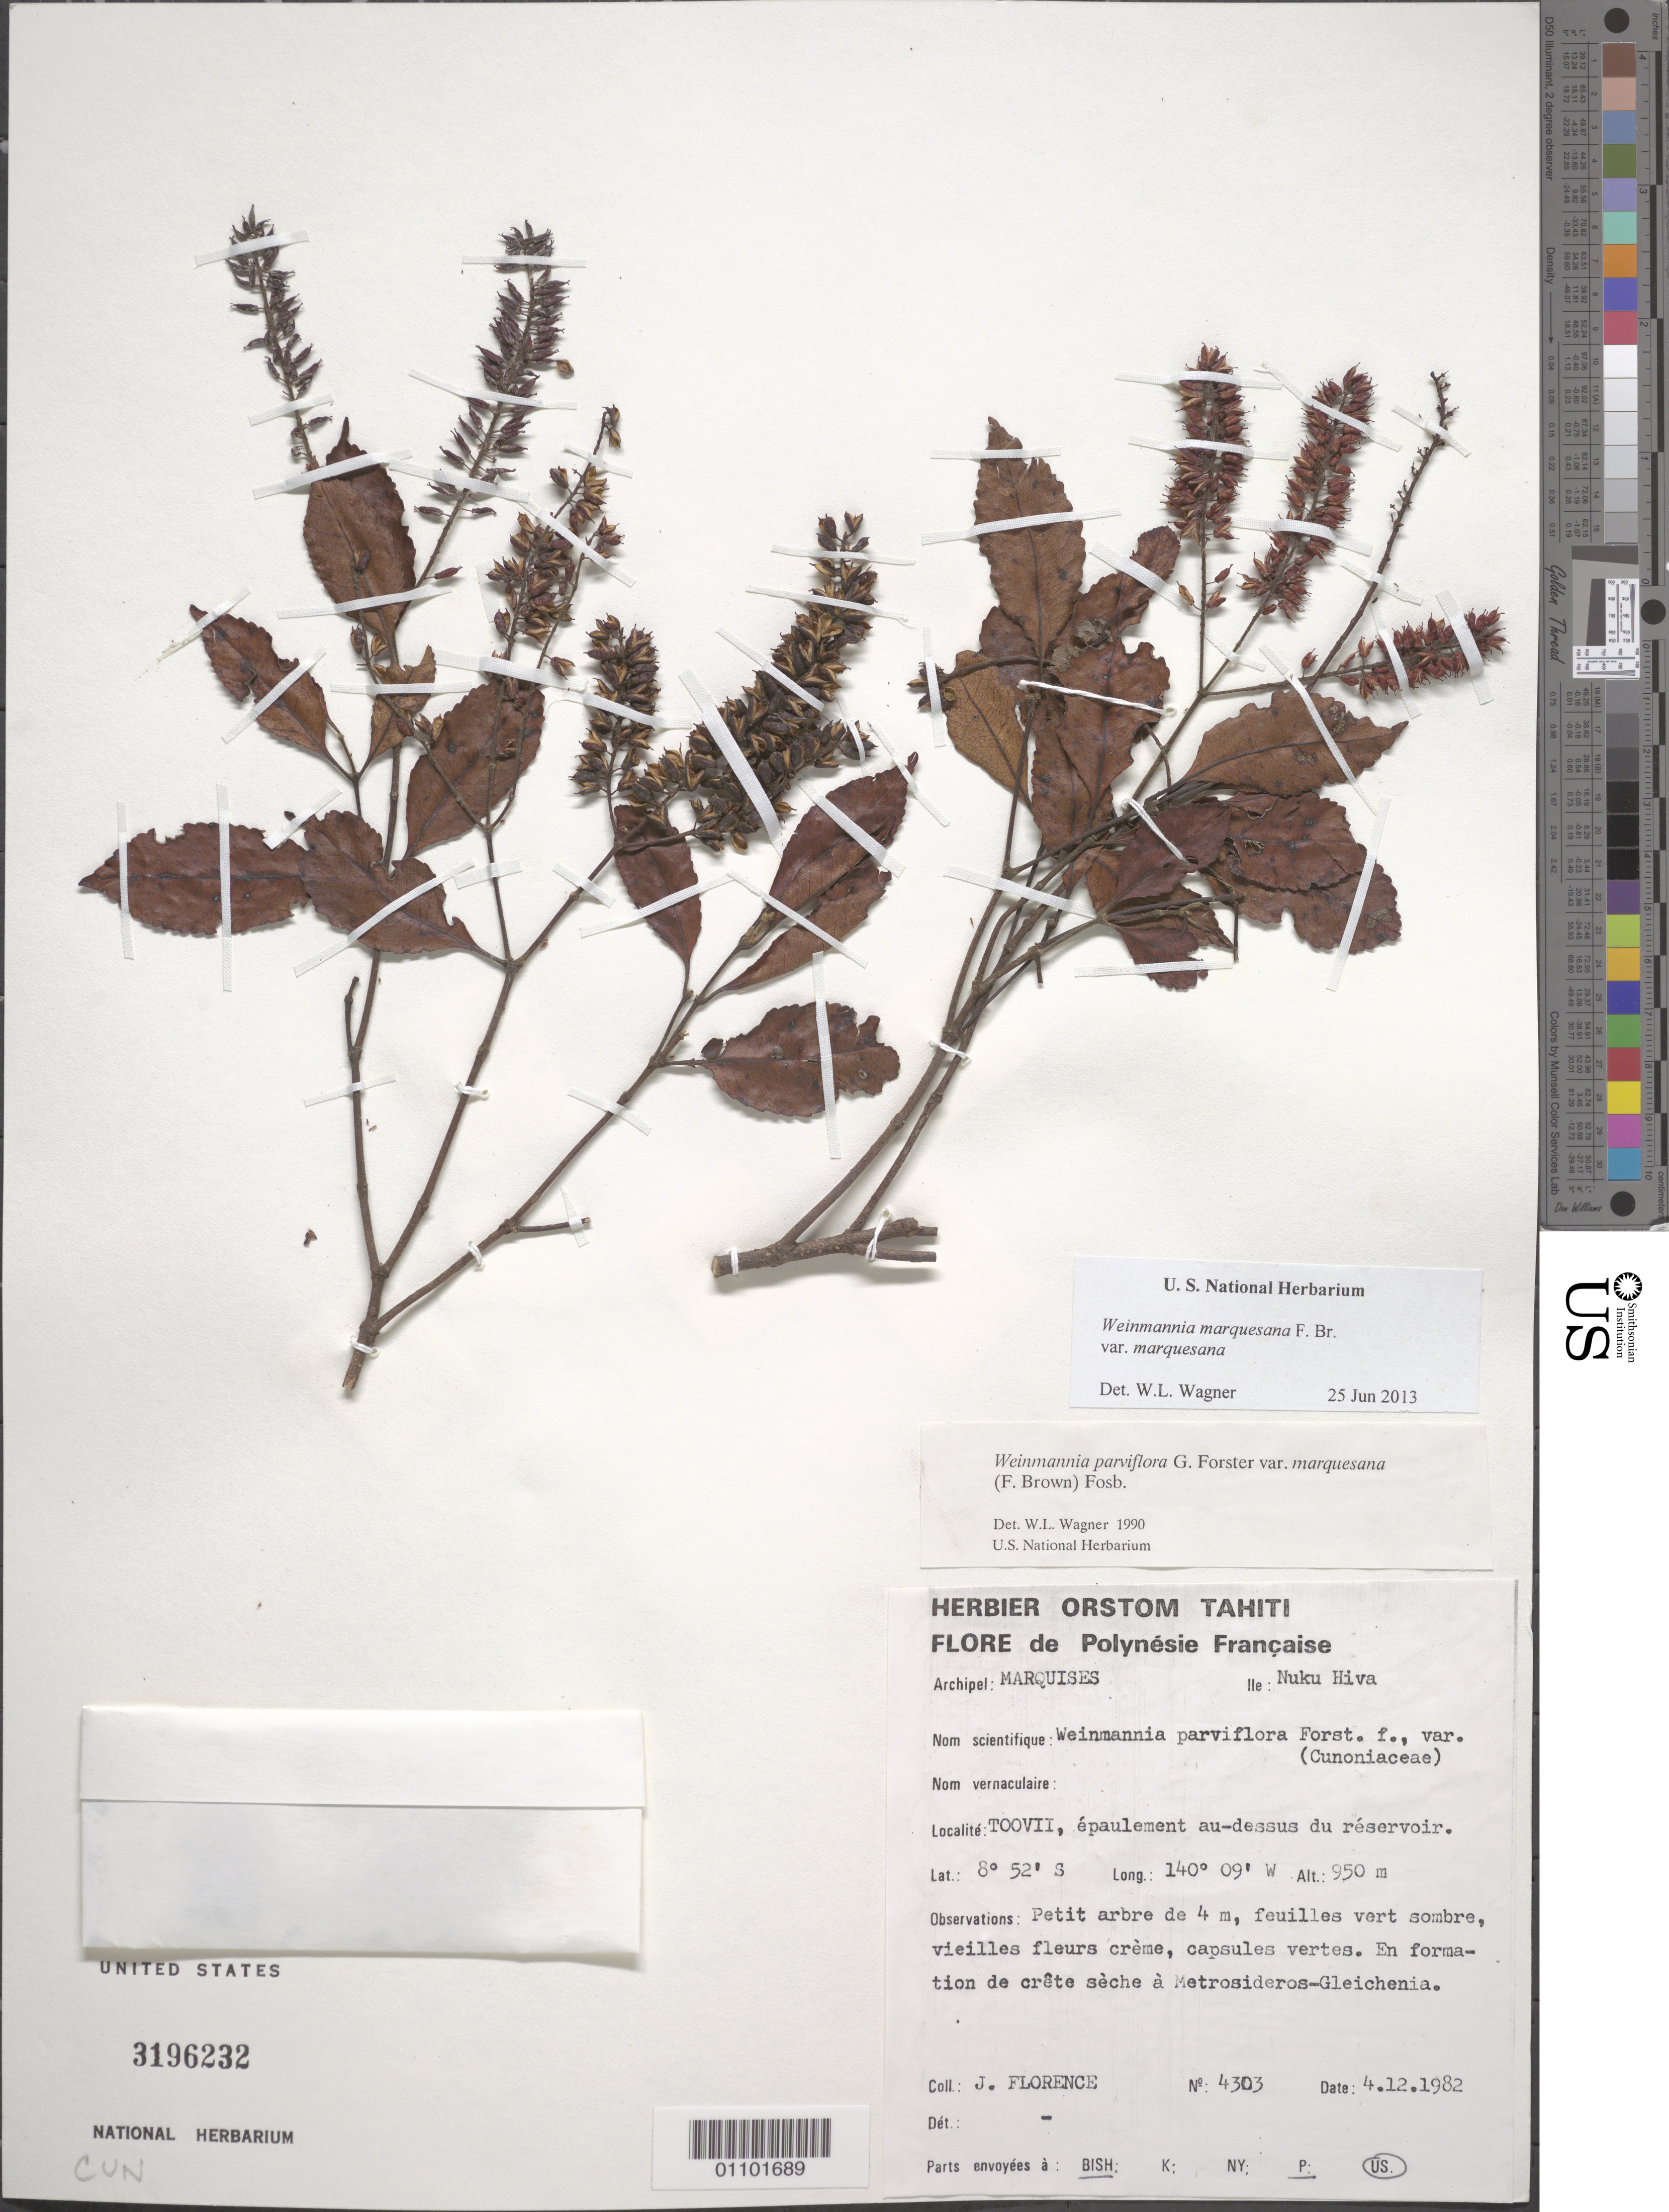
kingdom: Plantae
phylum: Tracheophyta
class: Magnoliopsida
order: Oxalidales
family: Cunoniaceae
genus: Pterophylla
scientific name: Pterophylla marquesana var. marquesana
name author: (F. Br.) Pillon & H.C. Hopkins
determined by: Wagner, W. L., (BOT), Smithsonian Institution - National Museum of Natural History (UNITED STATES)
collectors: J. Florence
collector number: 4303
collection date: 1982-12-04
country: French Polynesia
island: Nuku Hiva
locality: Toovii, épaulement au-dessus du réservoir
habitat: En formation de crête séche à Metrosideros-Gleichenia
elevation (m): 950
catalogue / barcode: US 3196232